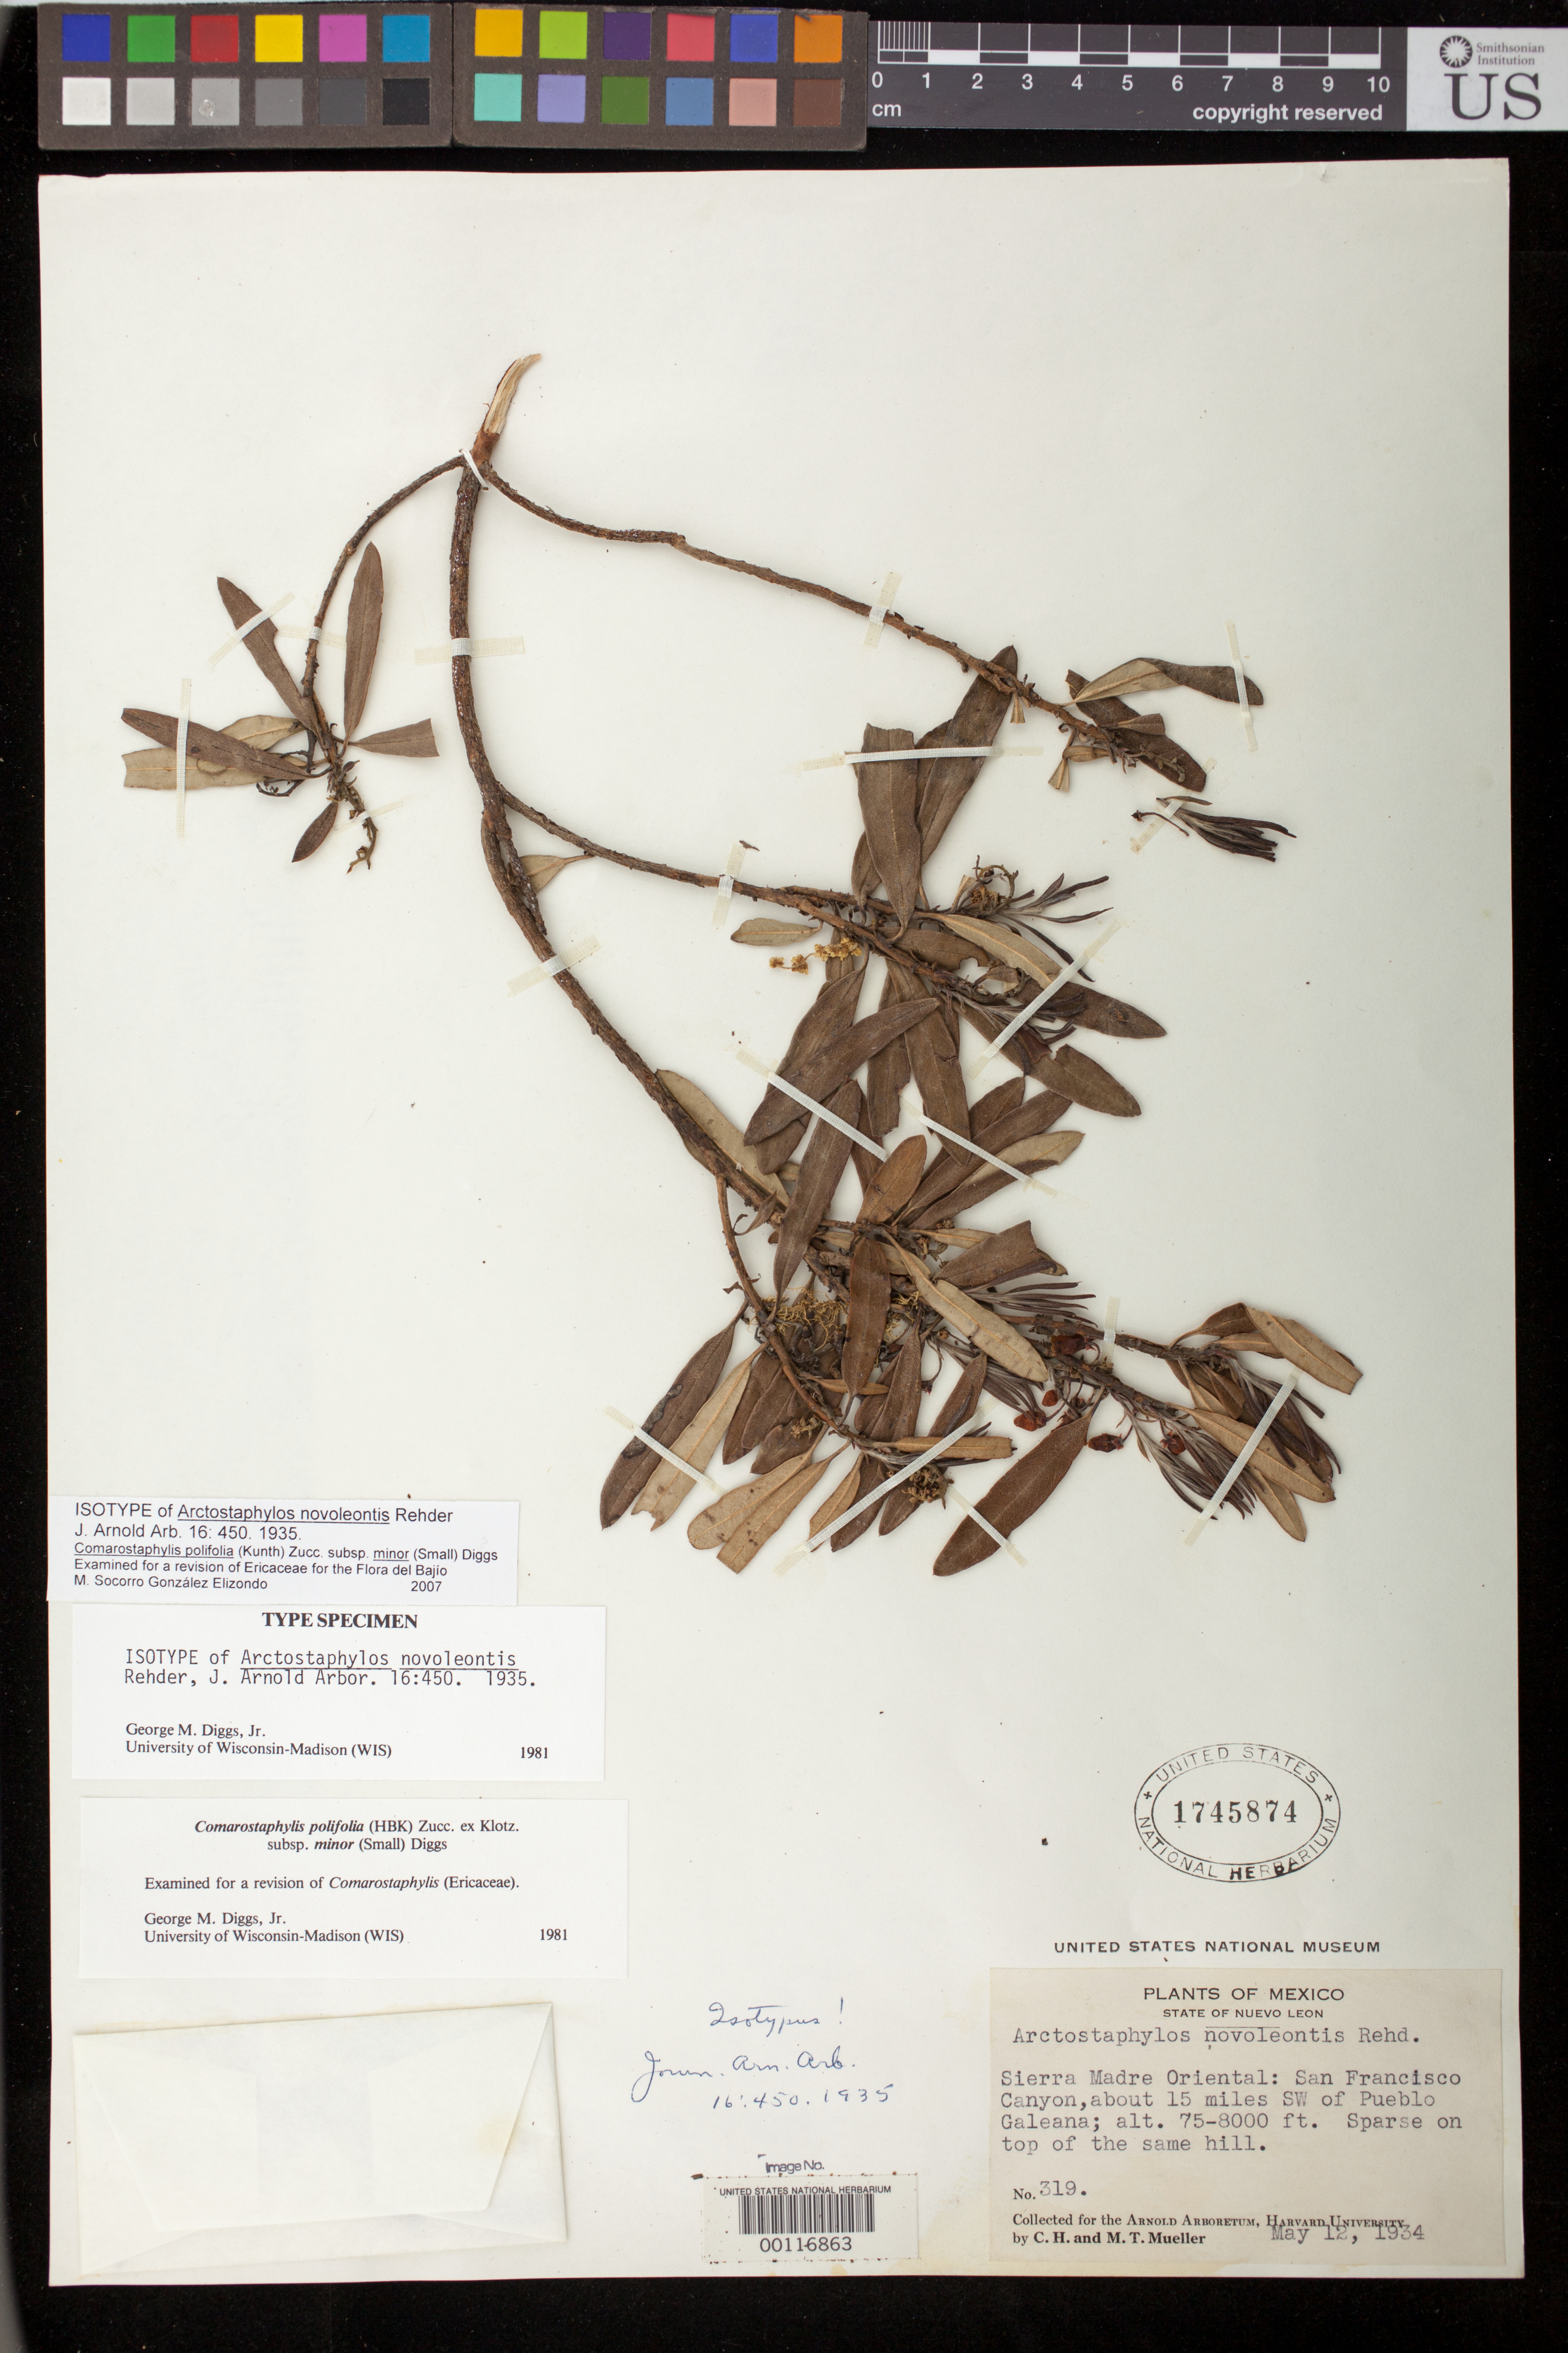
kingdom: Plantae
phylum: Tracheophyta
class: Magnoliopsida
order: Ericales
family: Ericaceae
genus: Arctostaphylos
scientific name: Arctostaphylos novoleontis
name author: Rehder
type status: Isotype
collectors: C. H. Mueller & M. Mueller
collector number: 319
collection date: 1934-05-12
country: Mexico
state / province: Nuevo León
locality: State of Nuevo Leon. Sierra Madre Oriental: San Francisco Canyon, about 15 miles SW of Pueblo Galeana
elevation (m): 2286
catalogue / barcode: US 1745874